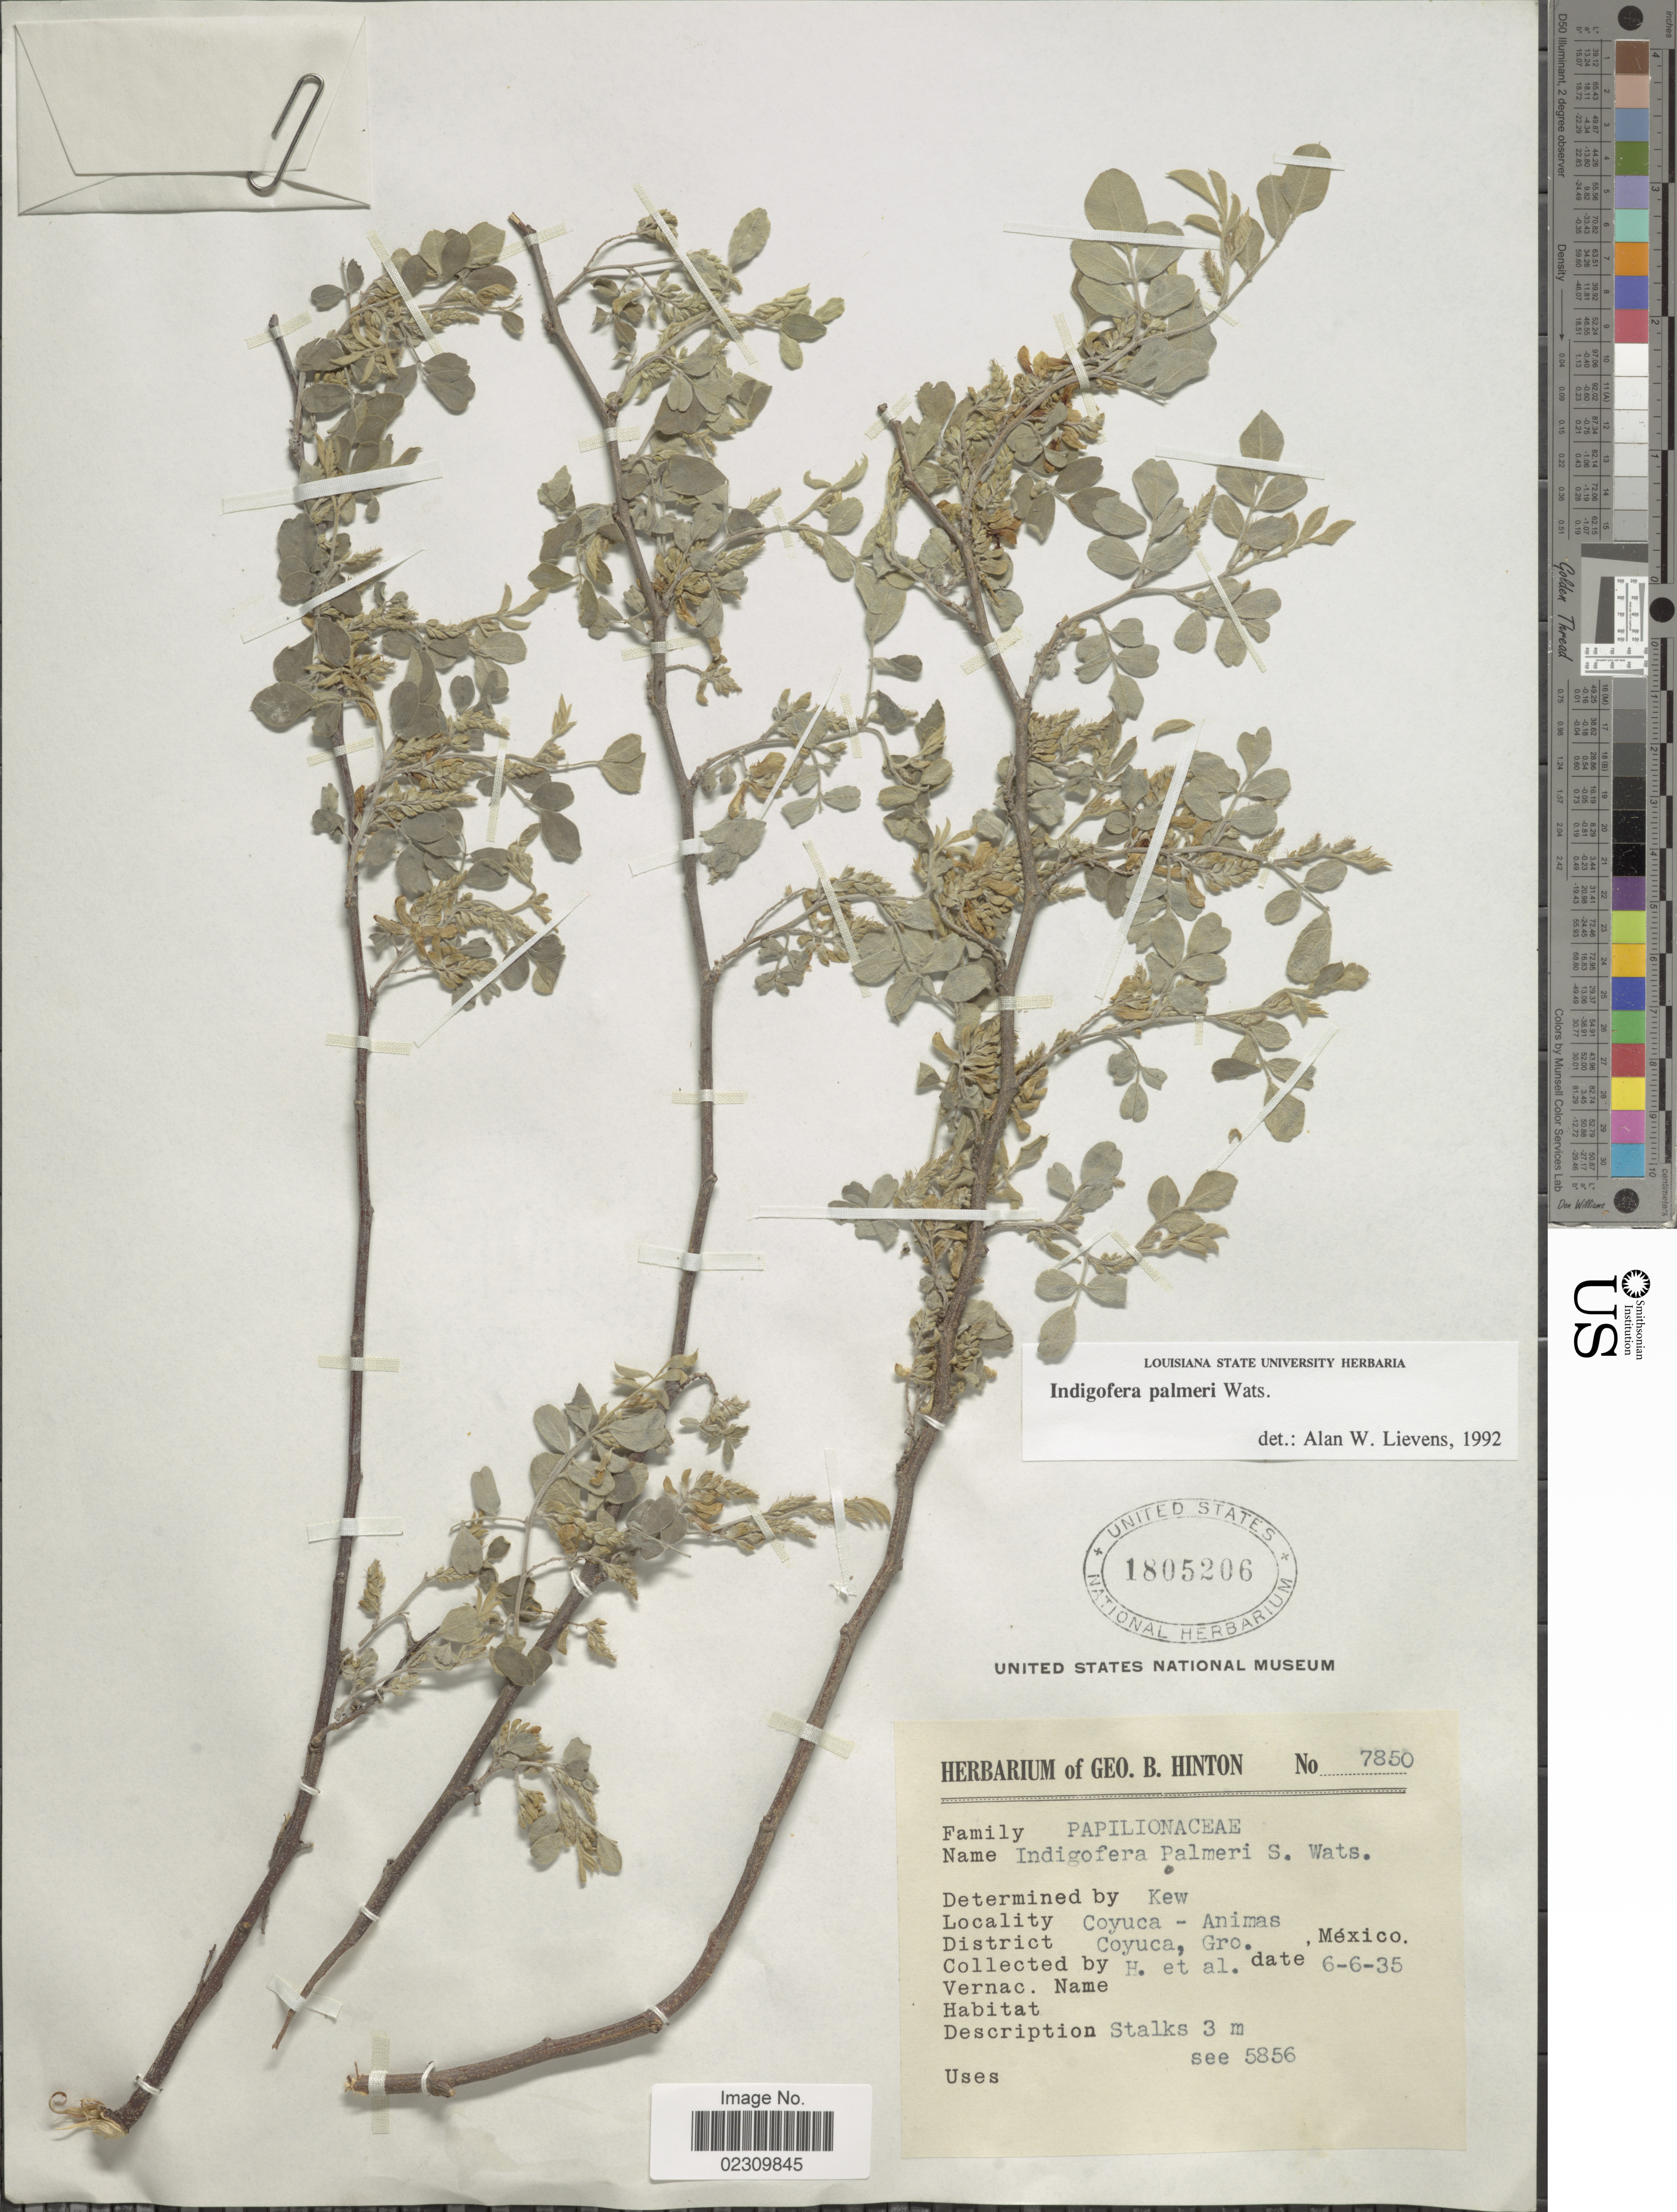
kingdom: Plantae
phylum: Tracheophyta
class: Magnoliopsida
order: Fabales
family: Fabaceae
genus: Indigofera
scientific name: Indigofera palmeri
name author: S. Watson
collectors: G. B. Hinton & et al.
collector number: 7850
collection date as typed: Transcribed d/m/y: 6/6/35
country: Mexico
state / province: Guerrero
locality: Coyuca - Animas, District Coyuca, Gro.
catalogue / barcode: US 1805206